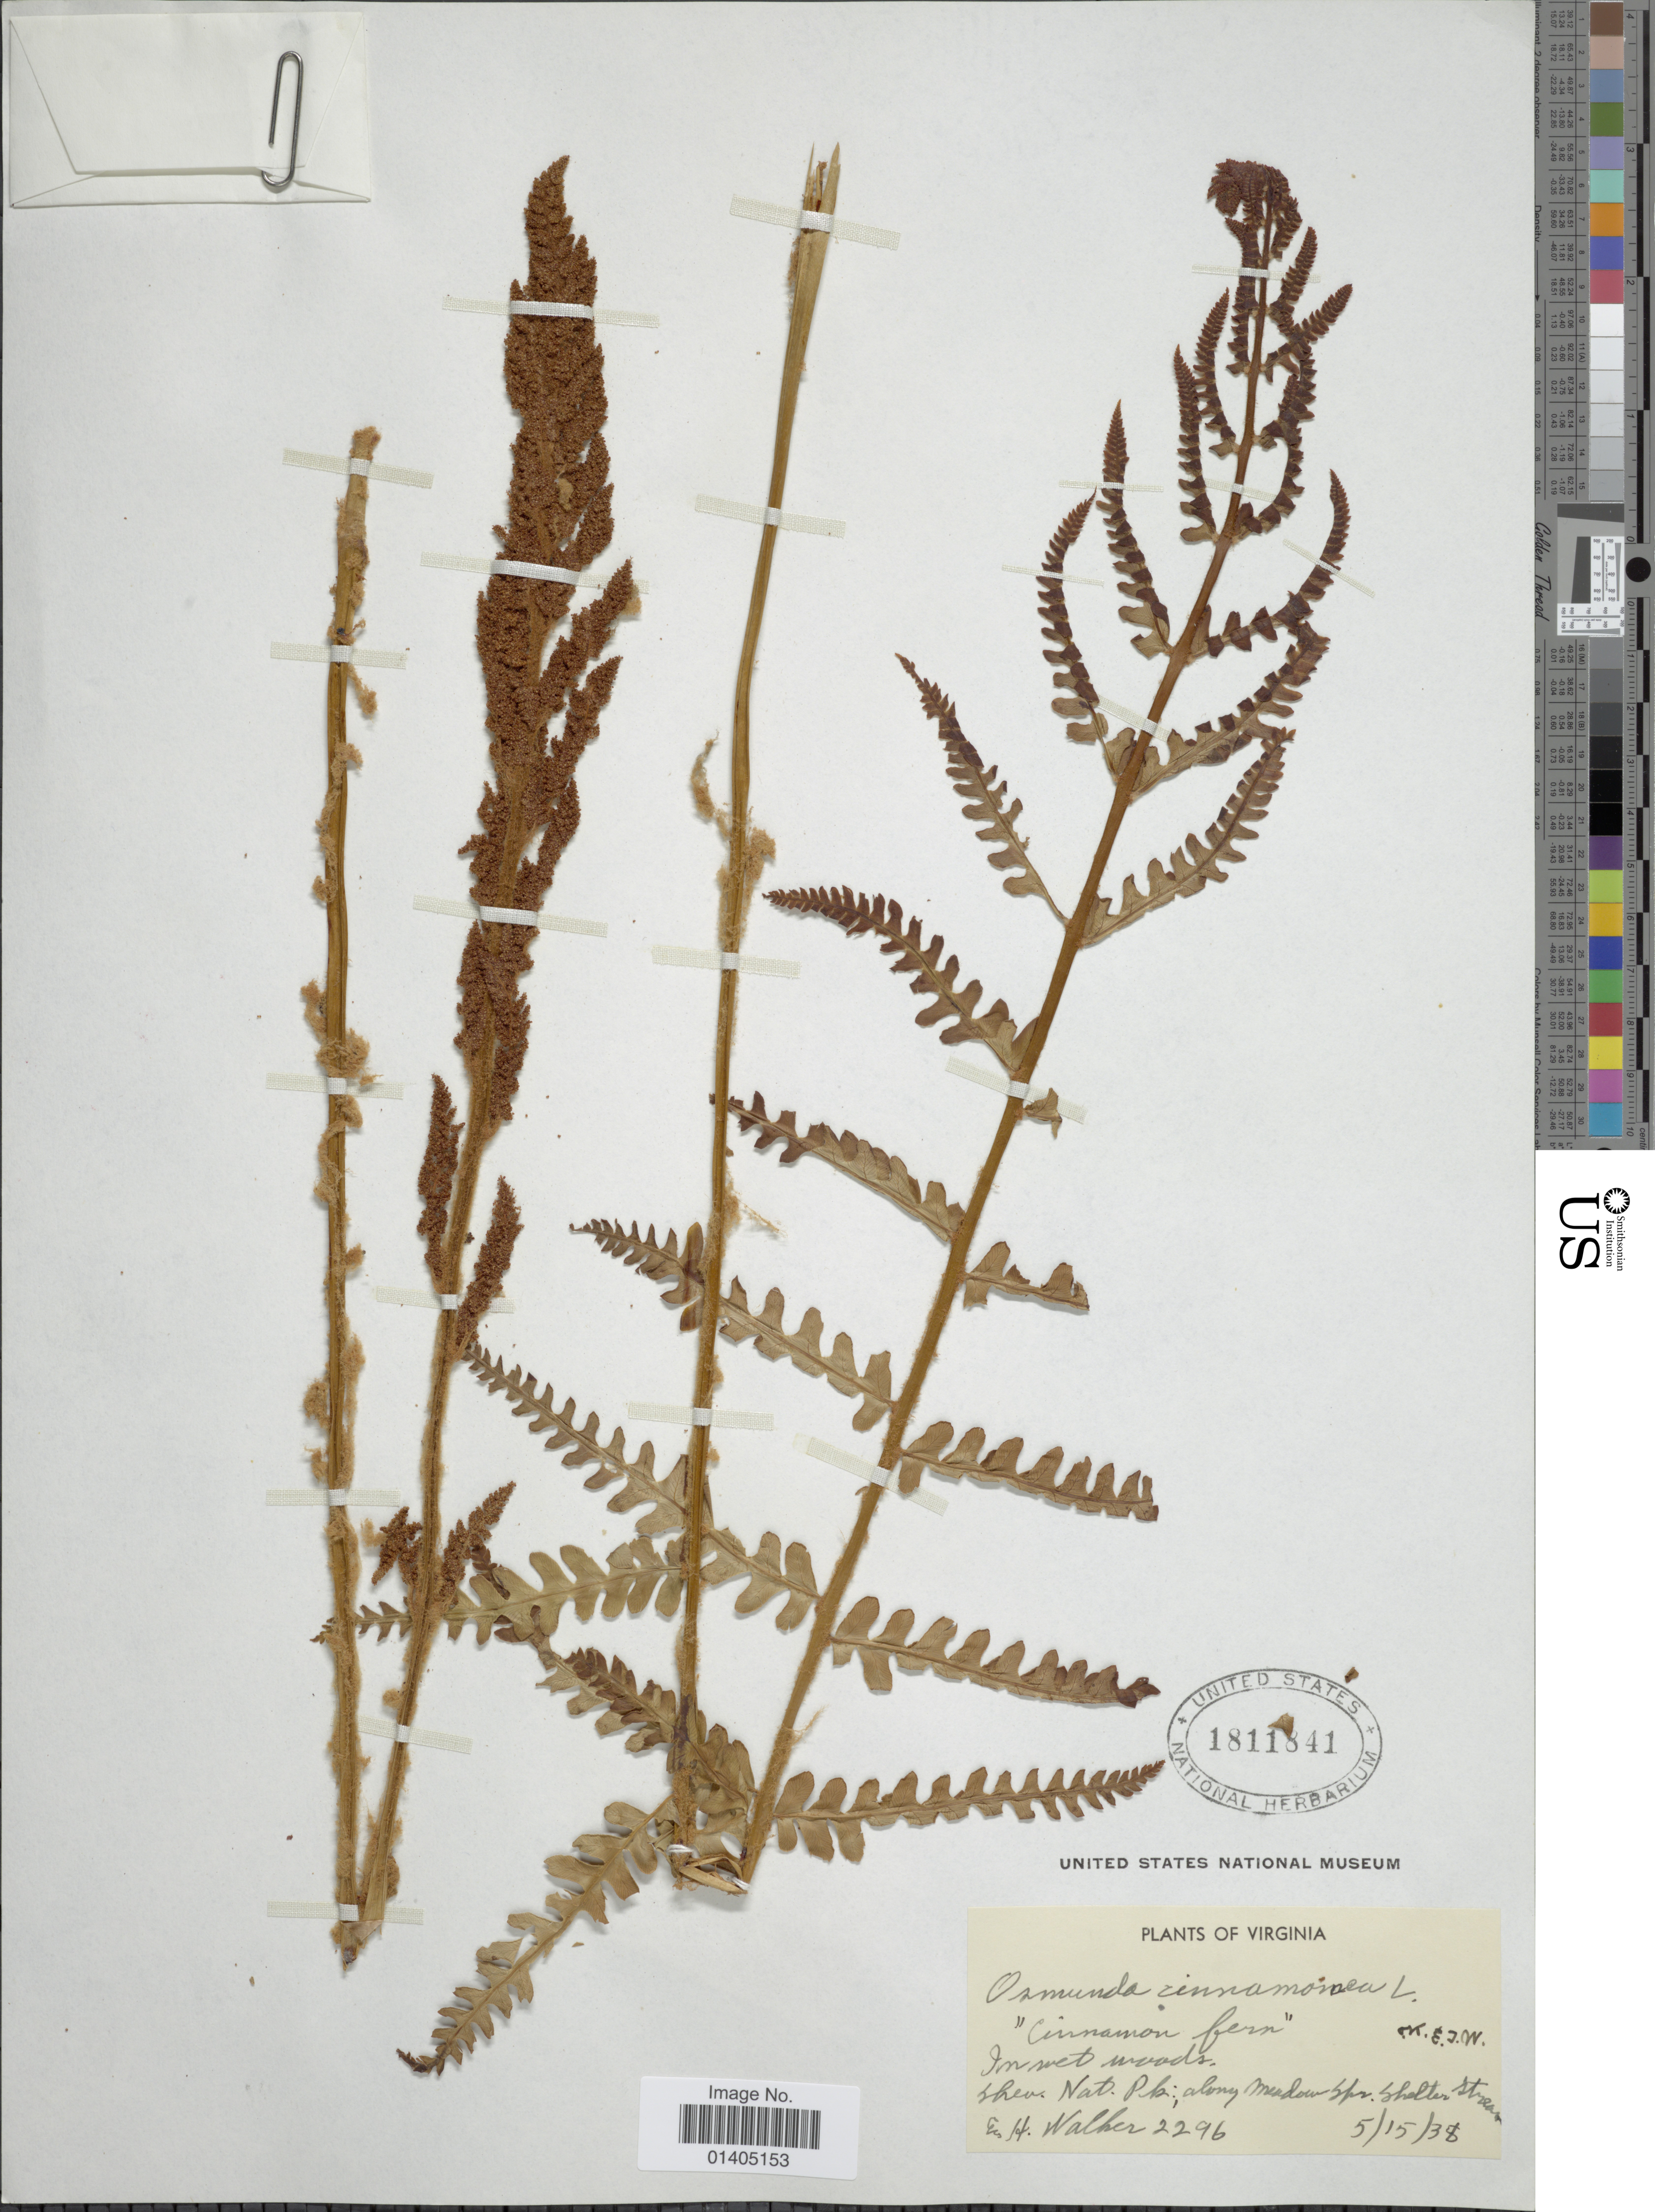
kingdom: Plantae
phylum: Tracheophyta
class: Polypodiopsida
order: Osmundales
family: Osmundaceae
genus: Osmundastrum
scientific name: Osmundastrum cinnamomeum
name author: (L.) C. Presl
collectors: E. H. Walker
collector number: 2296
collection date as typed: Transcribed d/m/y: 15/5/38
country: United States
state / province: Virginia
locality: Shen. Nat. Pk; along Meadow Spr. Shelter stream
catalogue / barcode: US 1811841